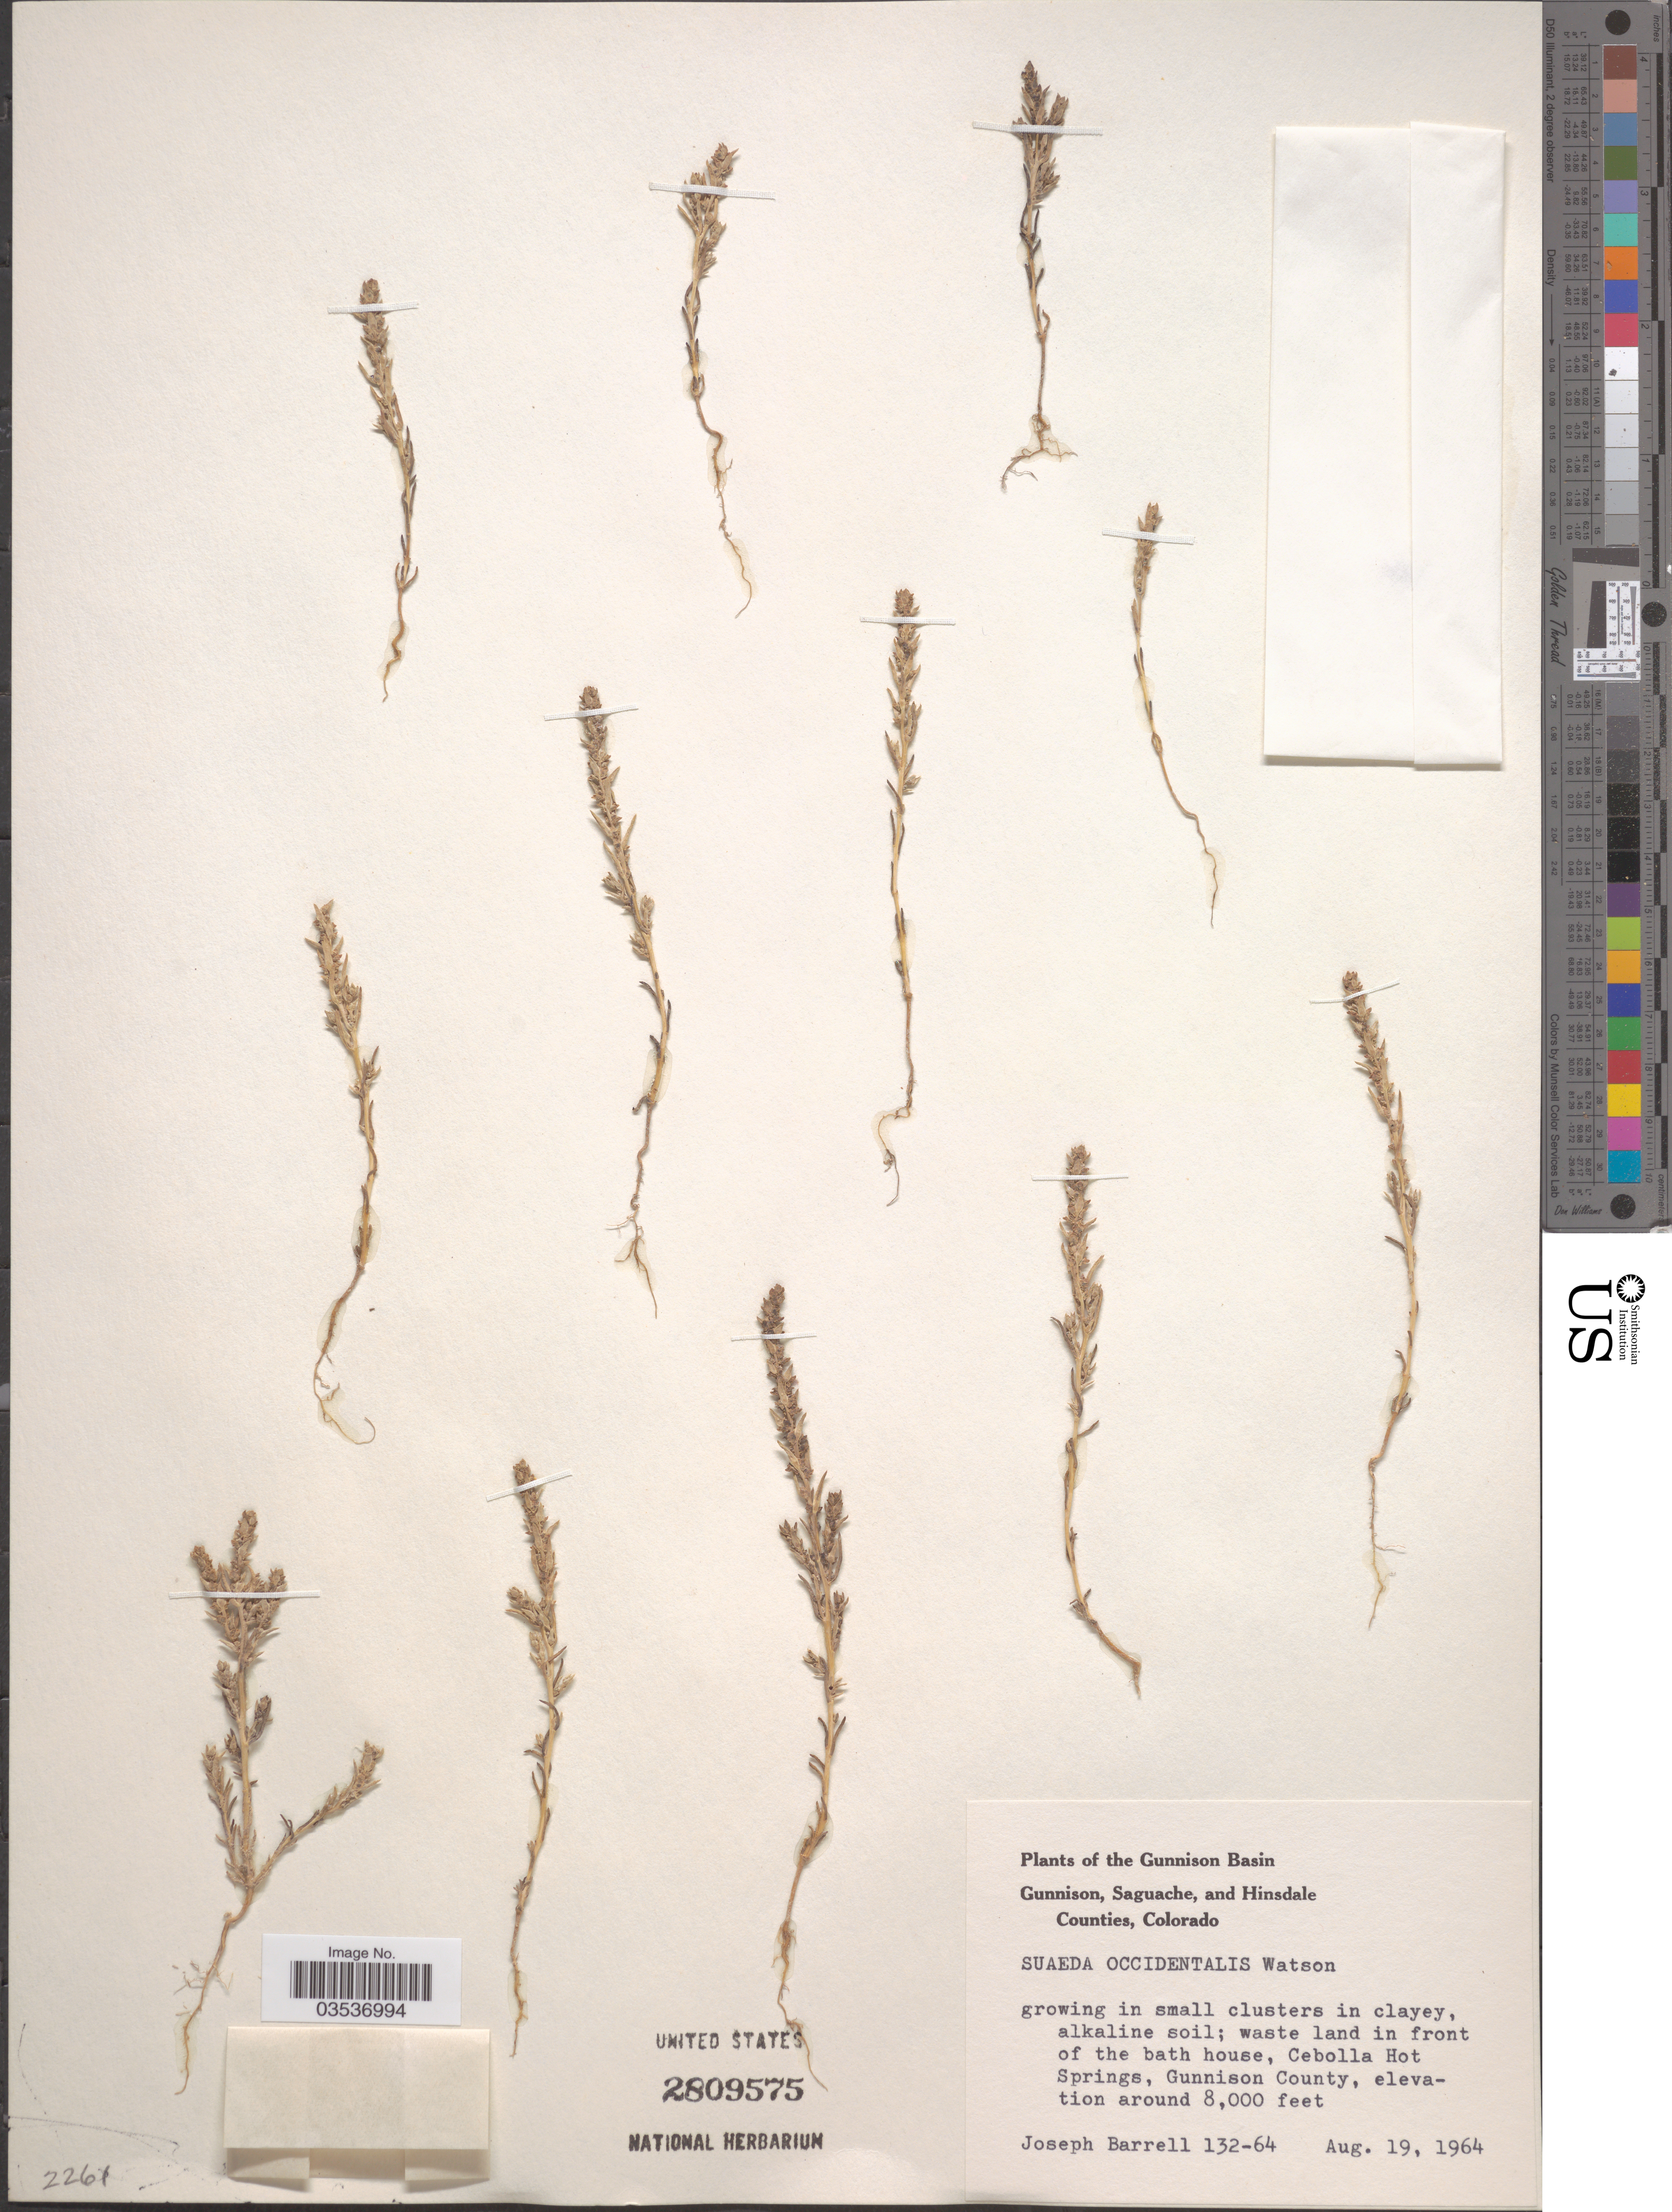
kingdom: Plantae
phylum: Tracheophyta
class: Magnoliopsida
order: Caryophyllales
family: Amaranthaceae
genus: Suaeda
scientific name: Suaeda occidentalis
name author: (S. Watson) S. Watson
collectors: J. Barrell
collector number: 132-64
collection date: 1964-08-19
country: United States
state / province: Colorado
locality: Gunnison Basin. In front of the bath house, Cebolla Hot Springs, Gunnison County.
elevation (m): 2438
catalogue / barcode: US 2809575